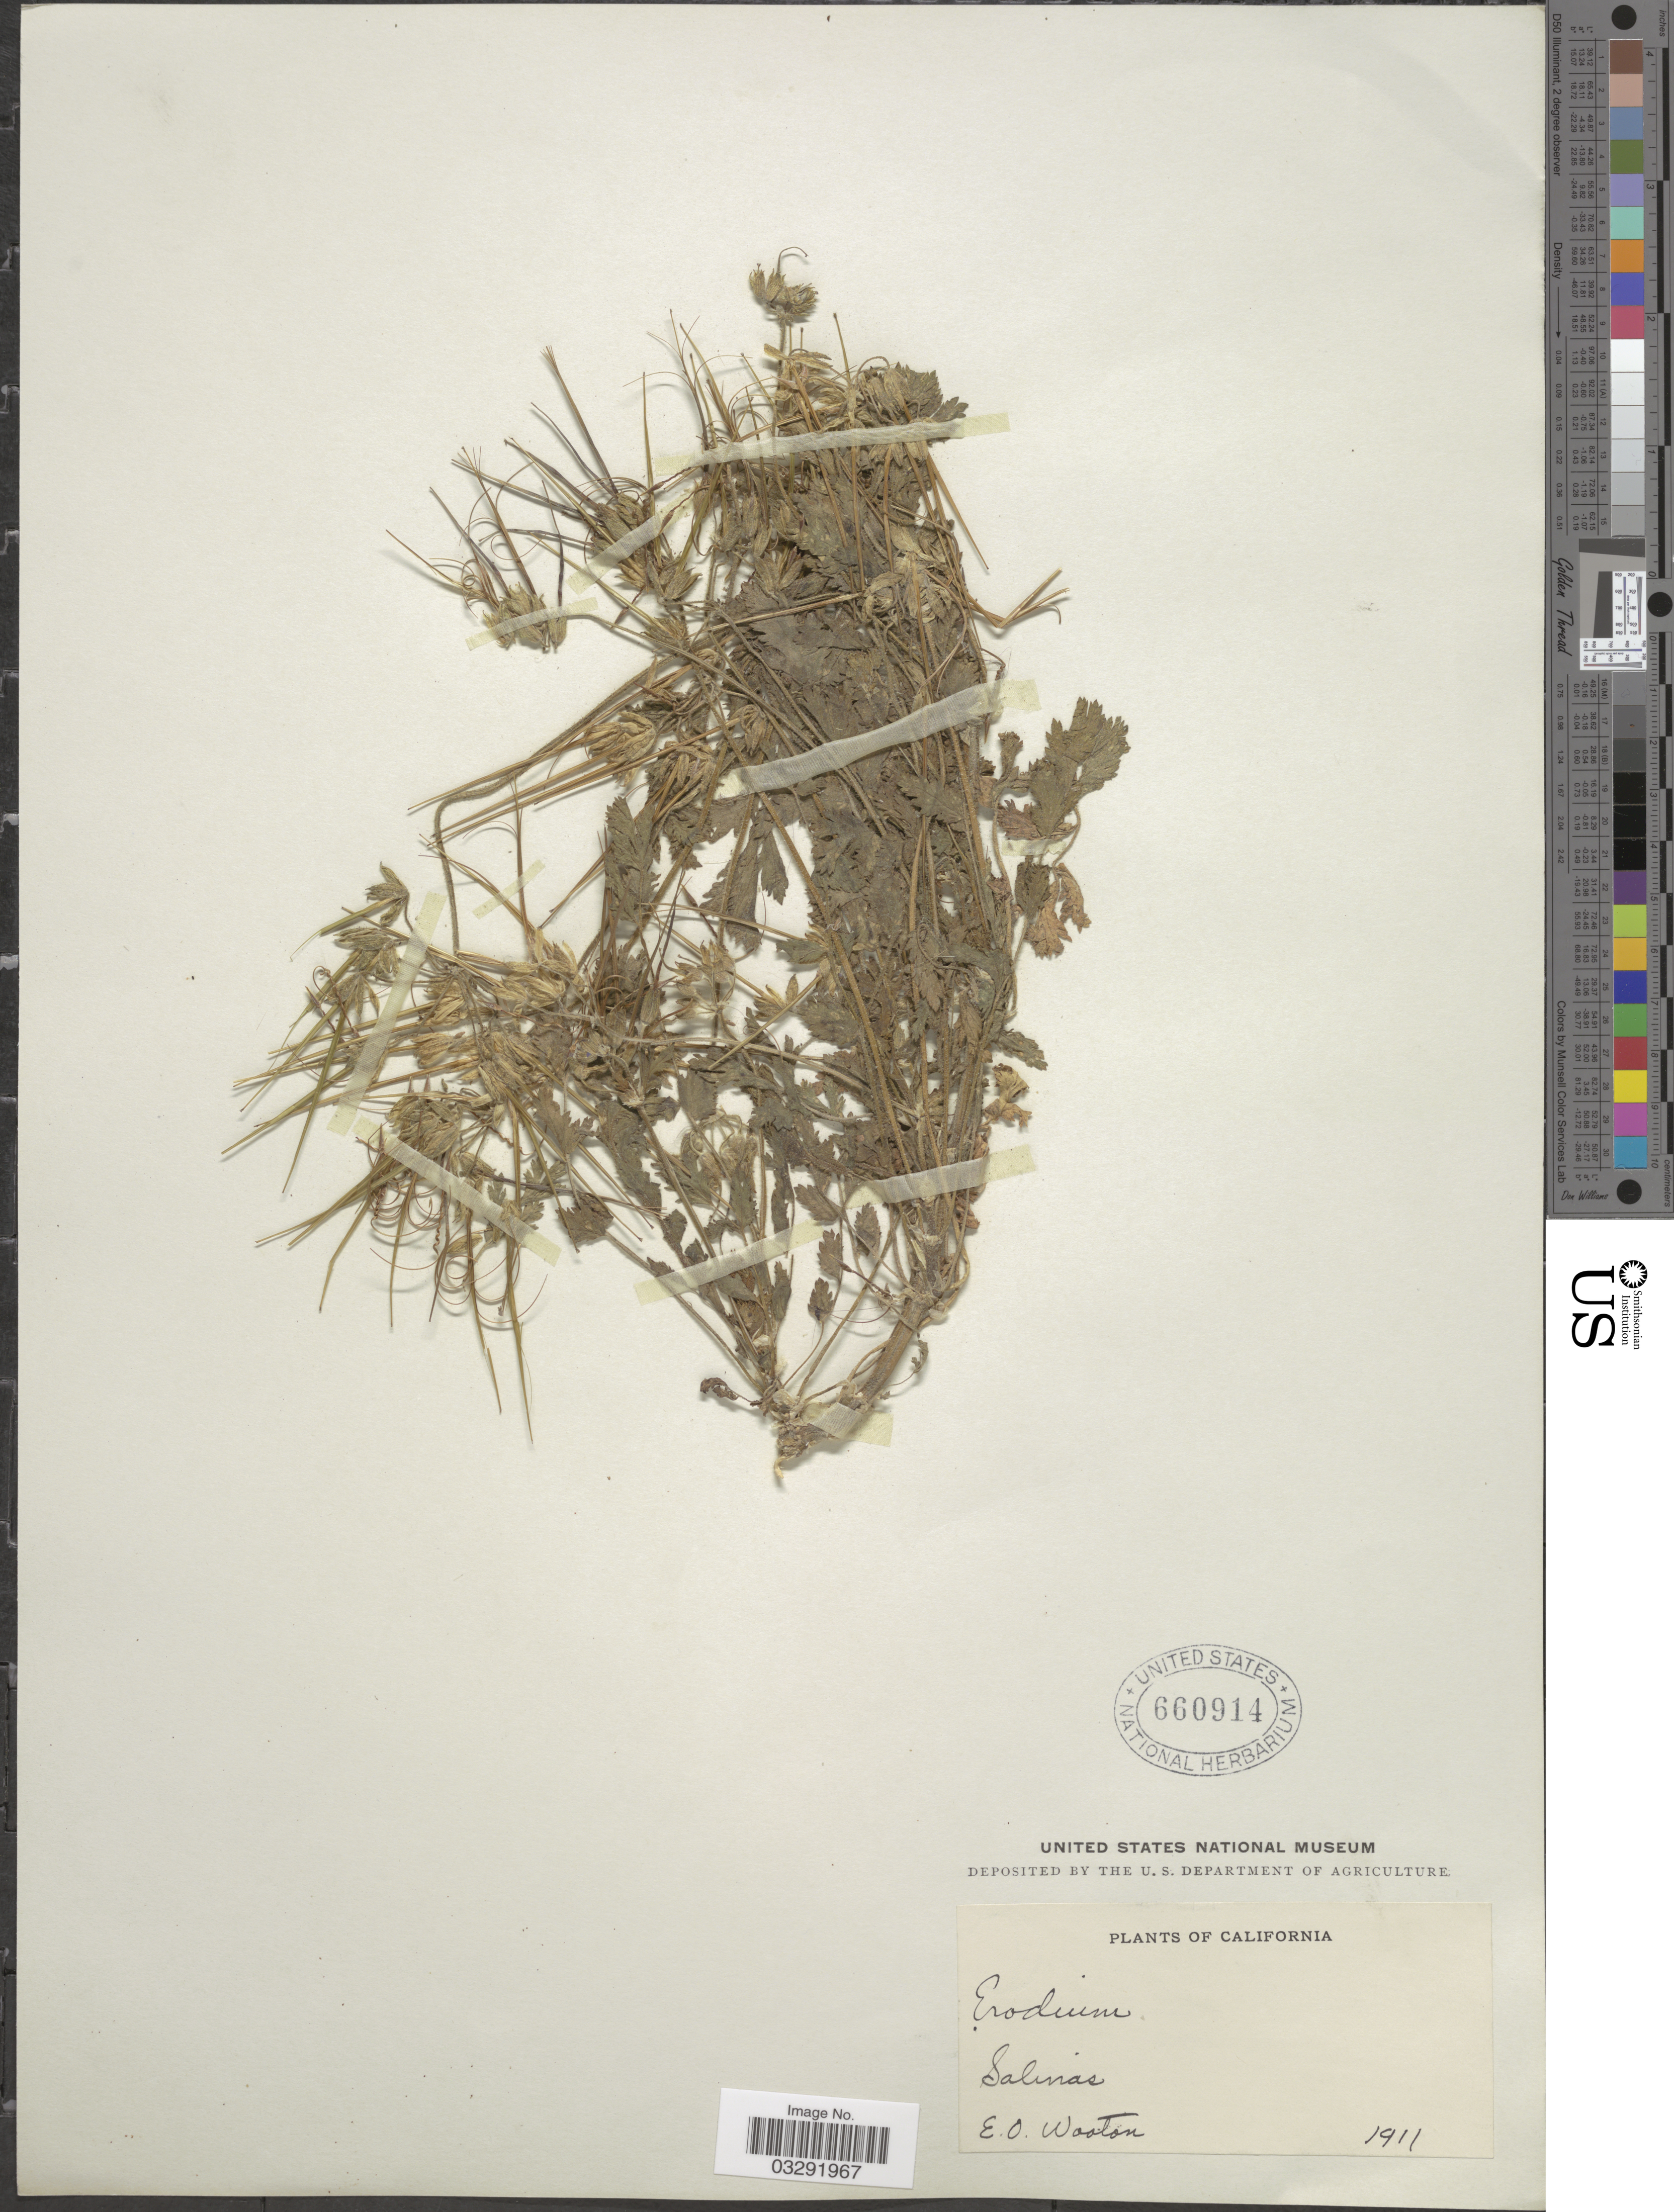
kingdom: Plantae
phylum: Tracheophyta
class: Magnoliopsida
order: Geraniales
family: Geraniaceae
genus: Erodium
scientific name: Erodium moschatum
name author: (L.) L'Hér. ex Aiton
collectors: E. O. Wooton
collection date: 1911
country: United States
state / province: California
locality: Salinas.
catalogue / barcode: US 660914